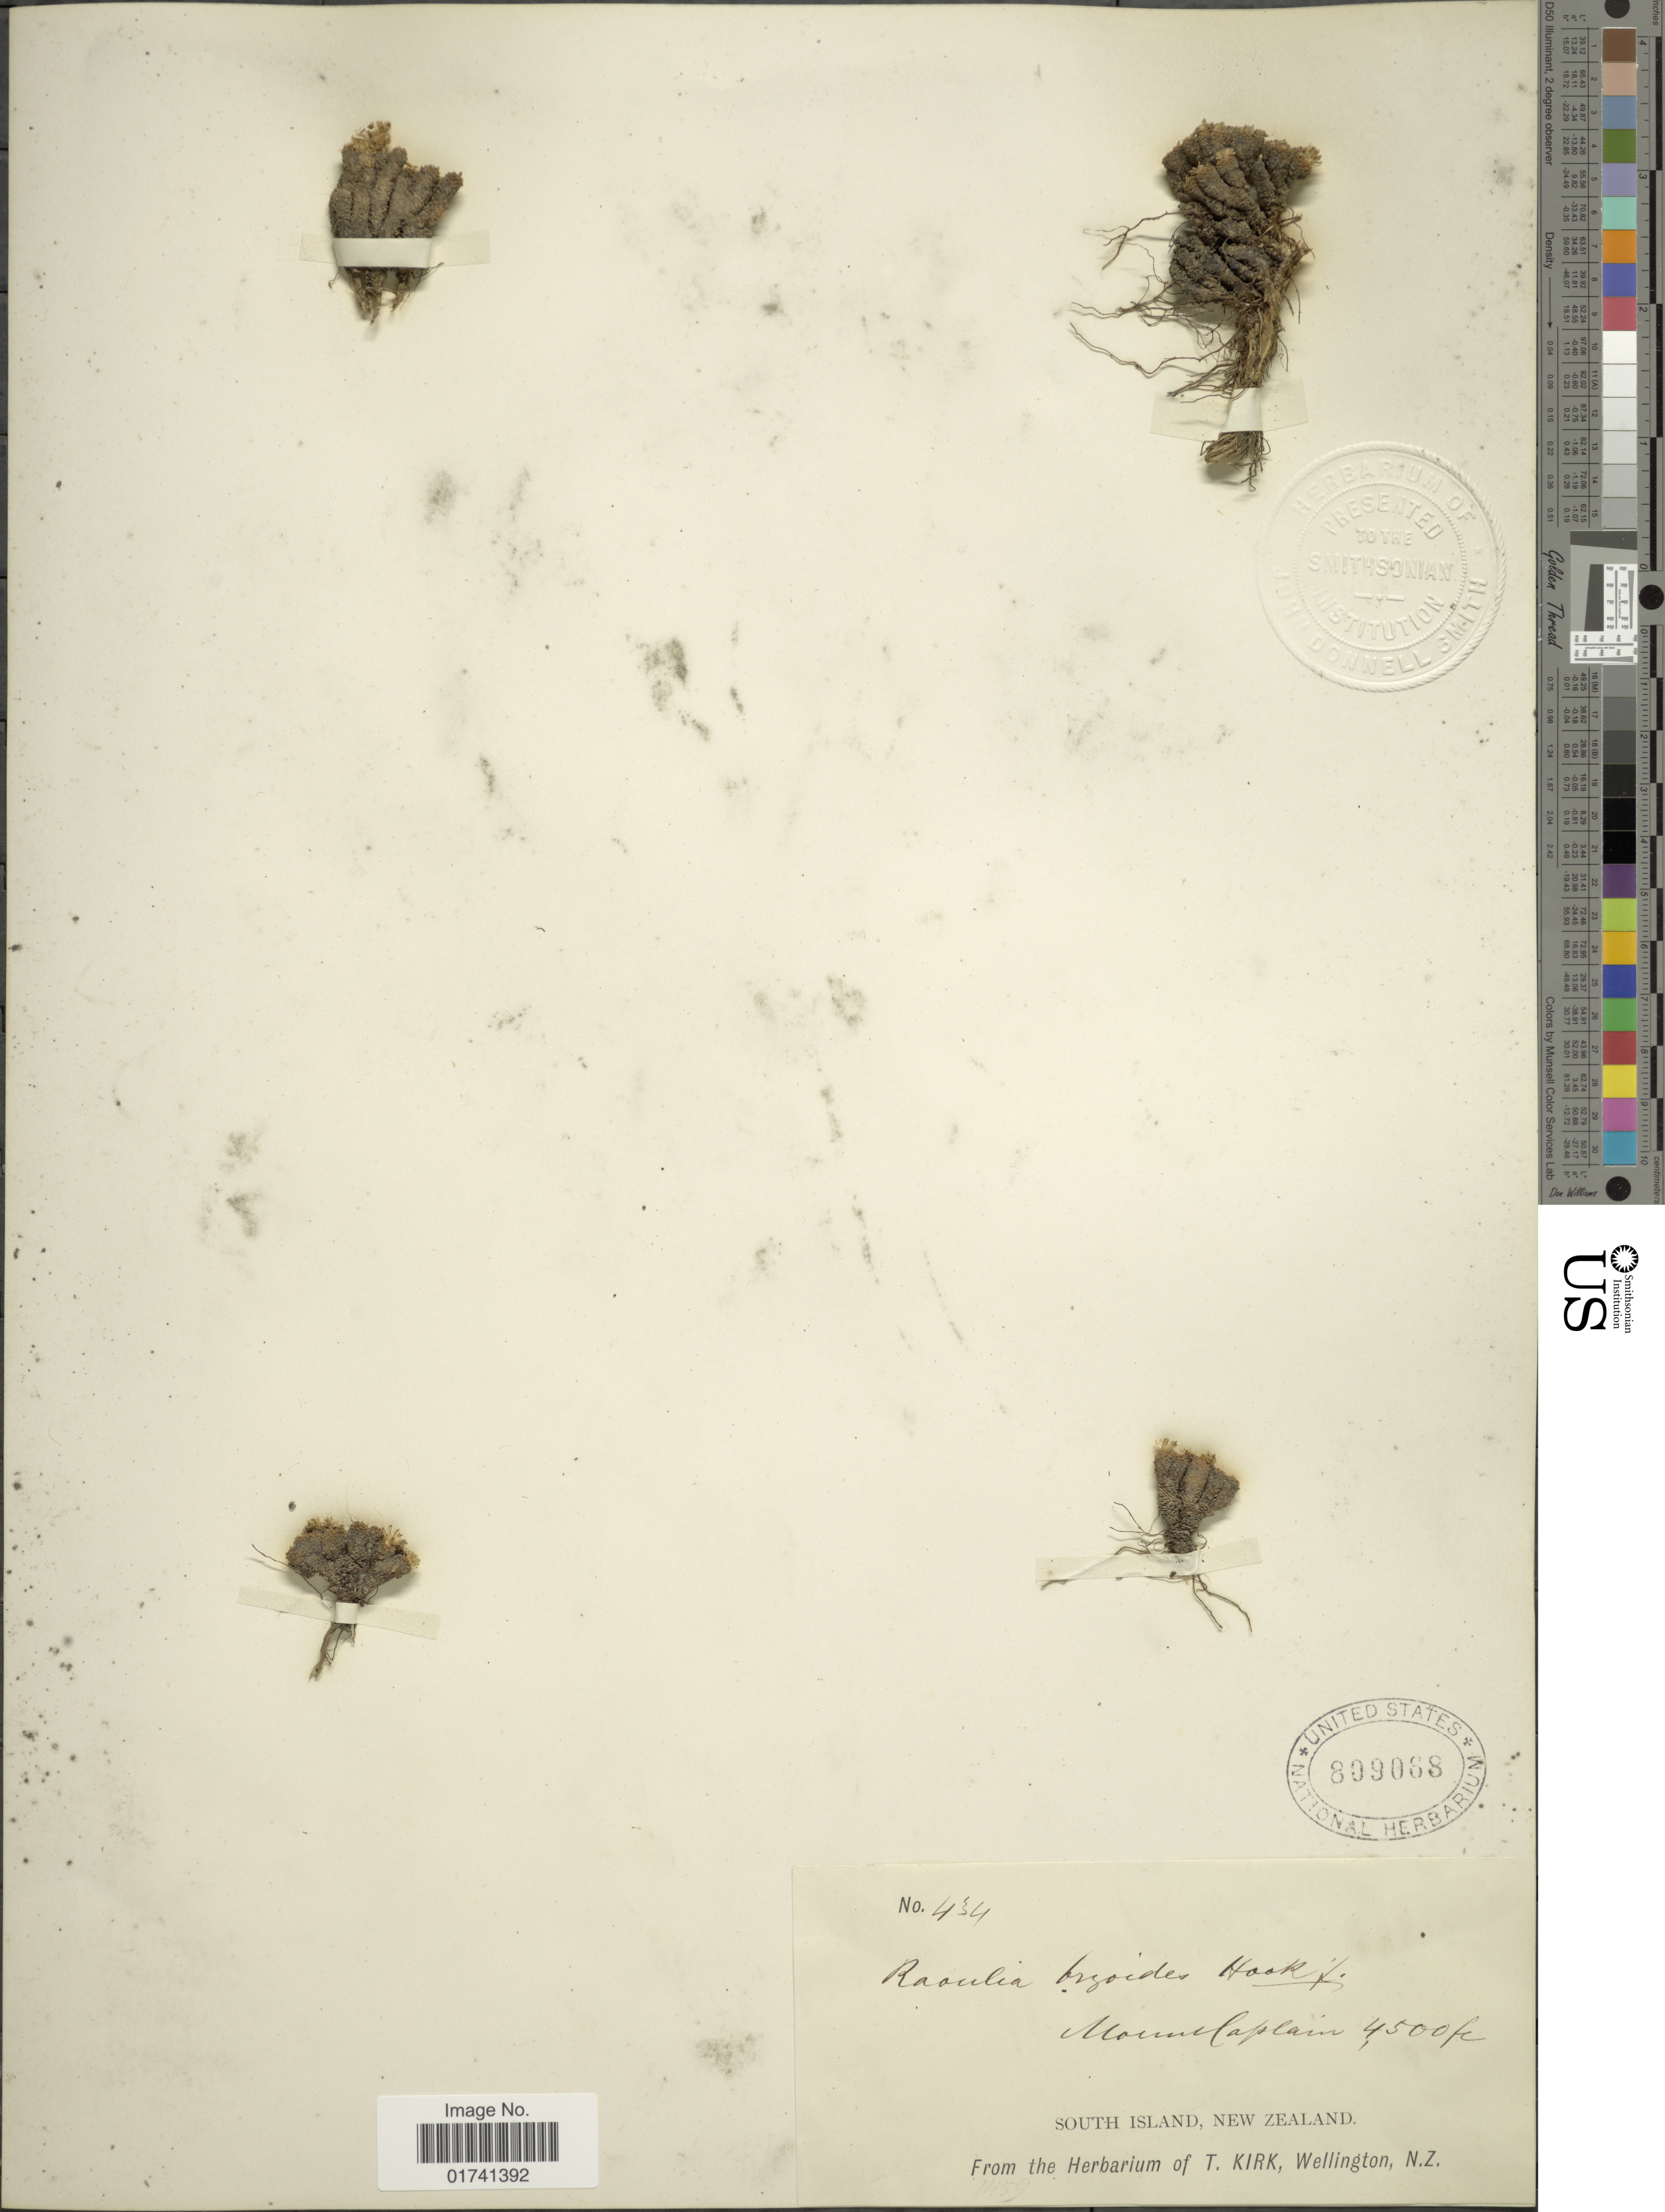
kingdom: Plantae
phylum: Tracheophyta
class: Magnoliopsida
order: Asterales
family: Asteraceae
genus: Raoulia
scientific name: Raoulia bryoides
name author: Hook.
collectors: ex herb. T. Kirk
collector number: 434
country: New Zealand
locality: South Island, Mountaplain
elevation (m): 1372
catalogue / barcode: US 809068